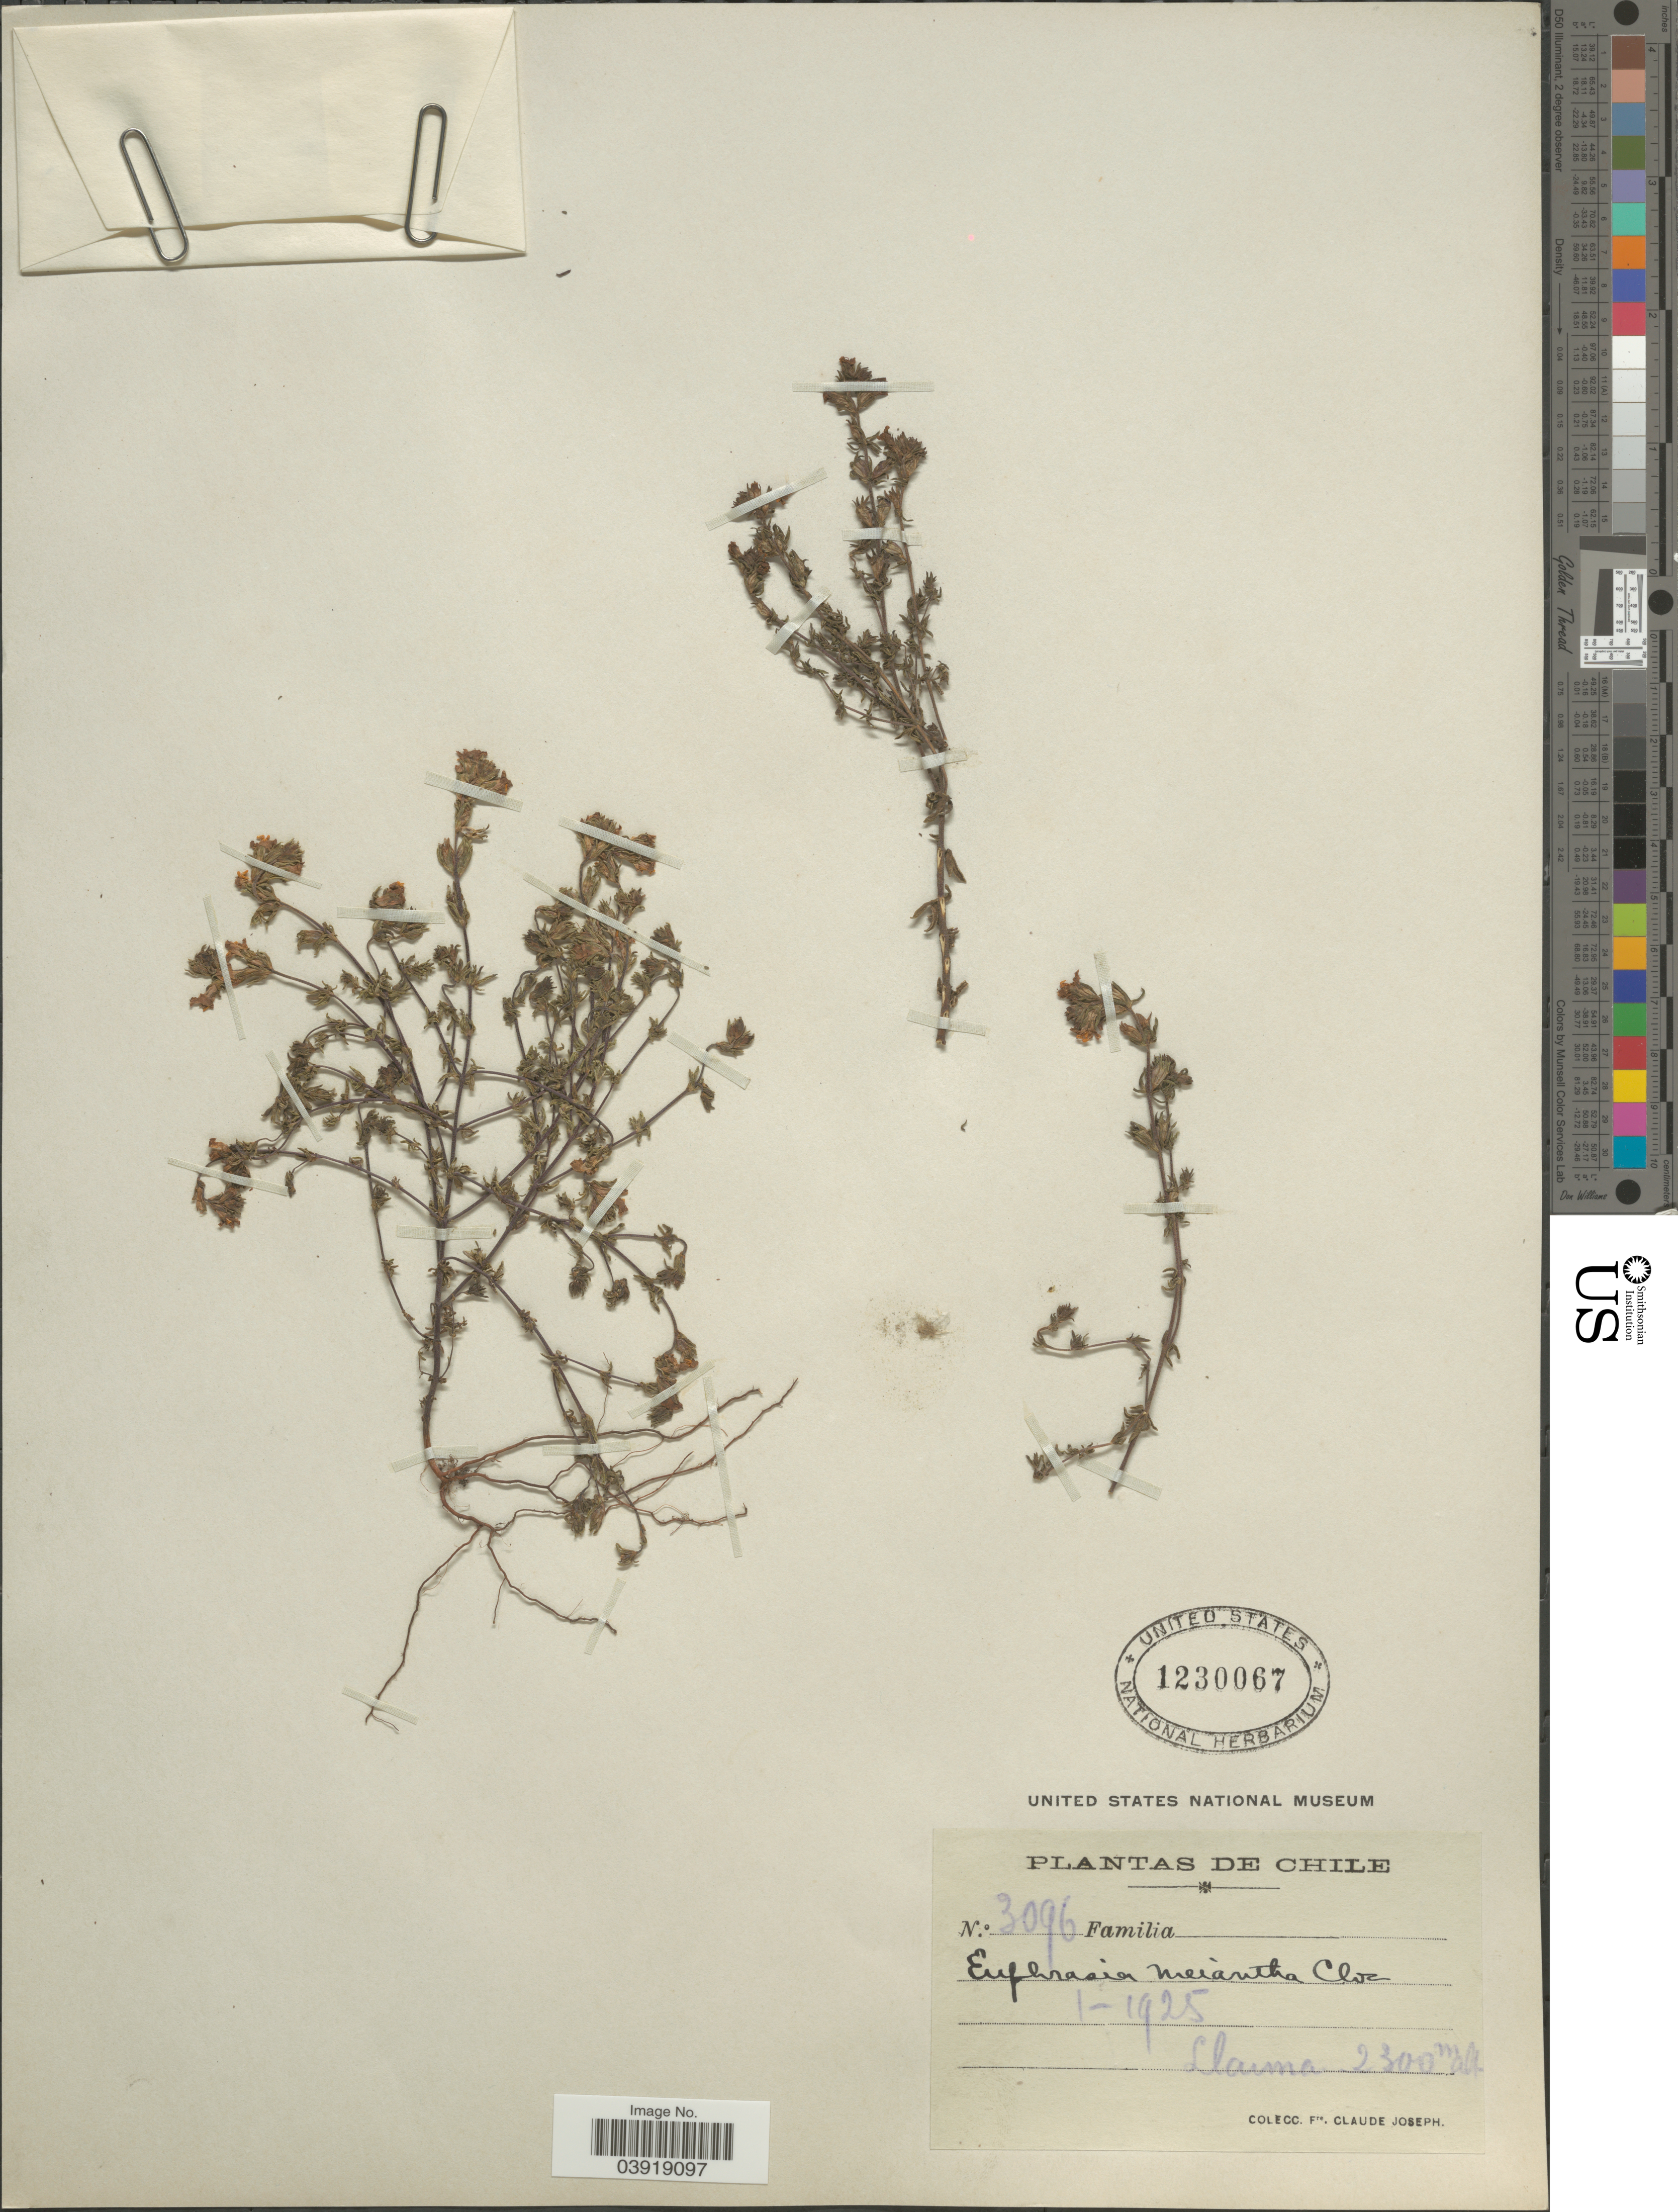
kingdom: Plantae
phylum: Tracheophyta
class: Magnoliopsida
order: Lamiales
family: Orobanchaceae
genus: Euphrasia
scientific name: Euphrasia meiantha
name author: Clos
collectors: Bro. Claude-Joseph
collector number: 3096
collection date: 1925-01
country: Chile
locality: Llaima.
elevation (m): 2300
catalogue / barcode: US 1230067